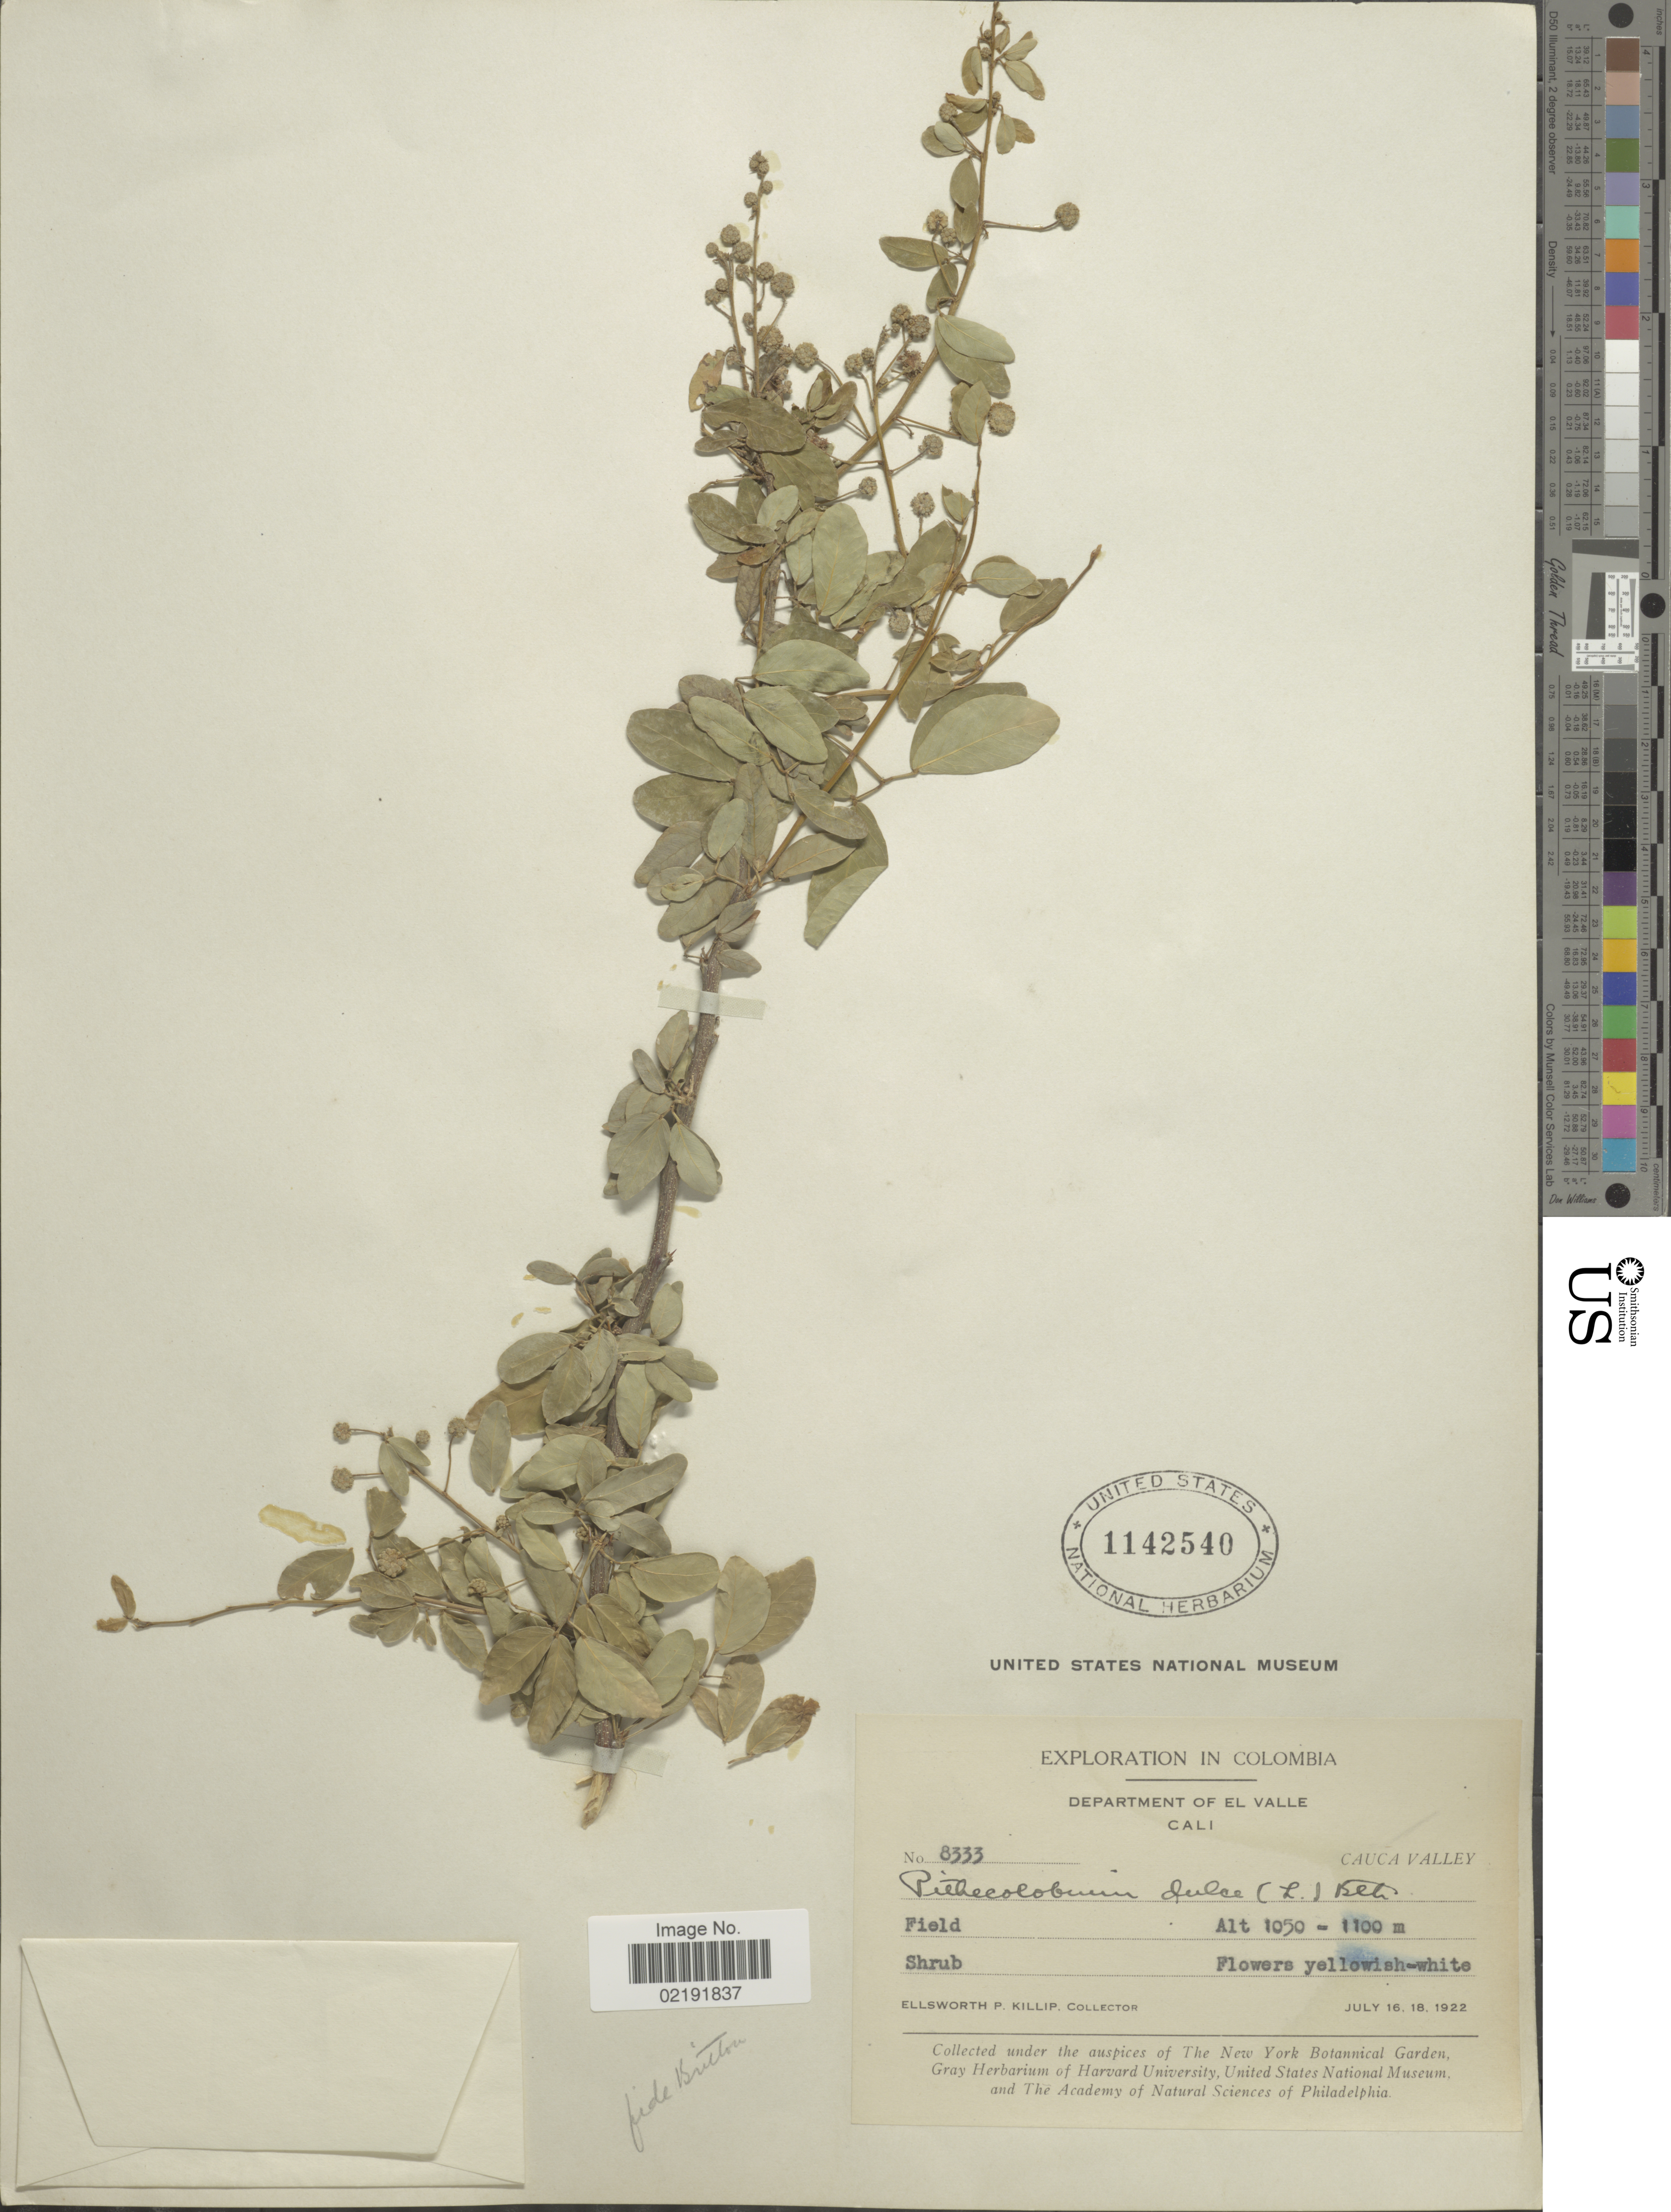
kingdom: Plantae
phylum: Tracheophyta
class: Magnoliopsida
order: Fabales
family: Fabaceae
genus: Pithecellobium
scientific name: Pithecellobium dulce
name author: (Roxb.) Benth.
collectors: E. P. Killip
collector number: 8333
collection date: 1922-07-16/1922-07-18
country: Colombia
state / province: Valle del Cauca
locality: Department of El Valle. Cali. Cauca Valley. Field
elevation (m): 1050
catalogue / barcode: US 1142540